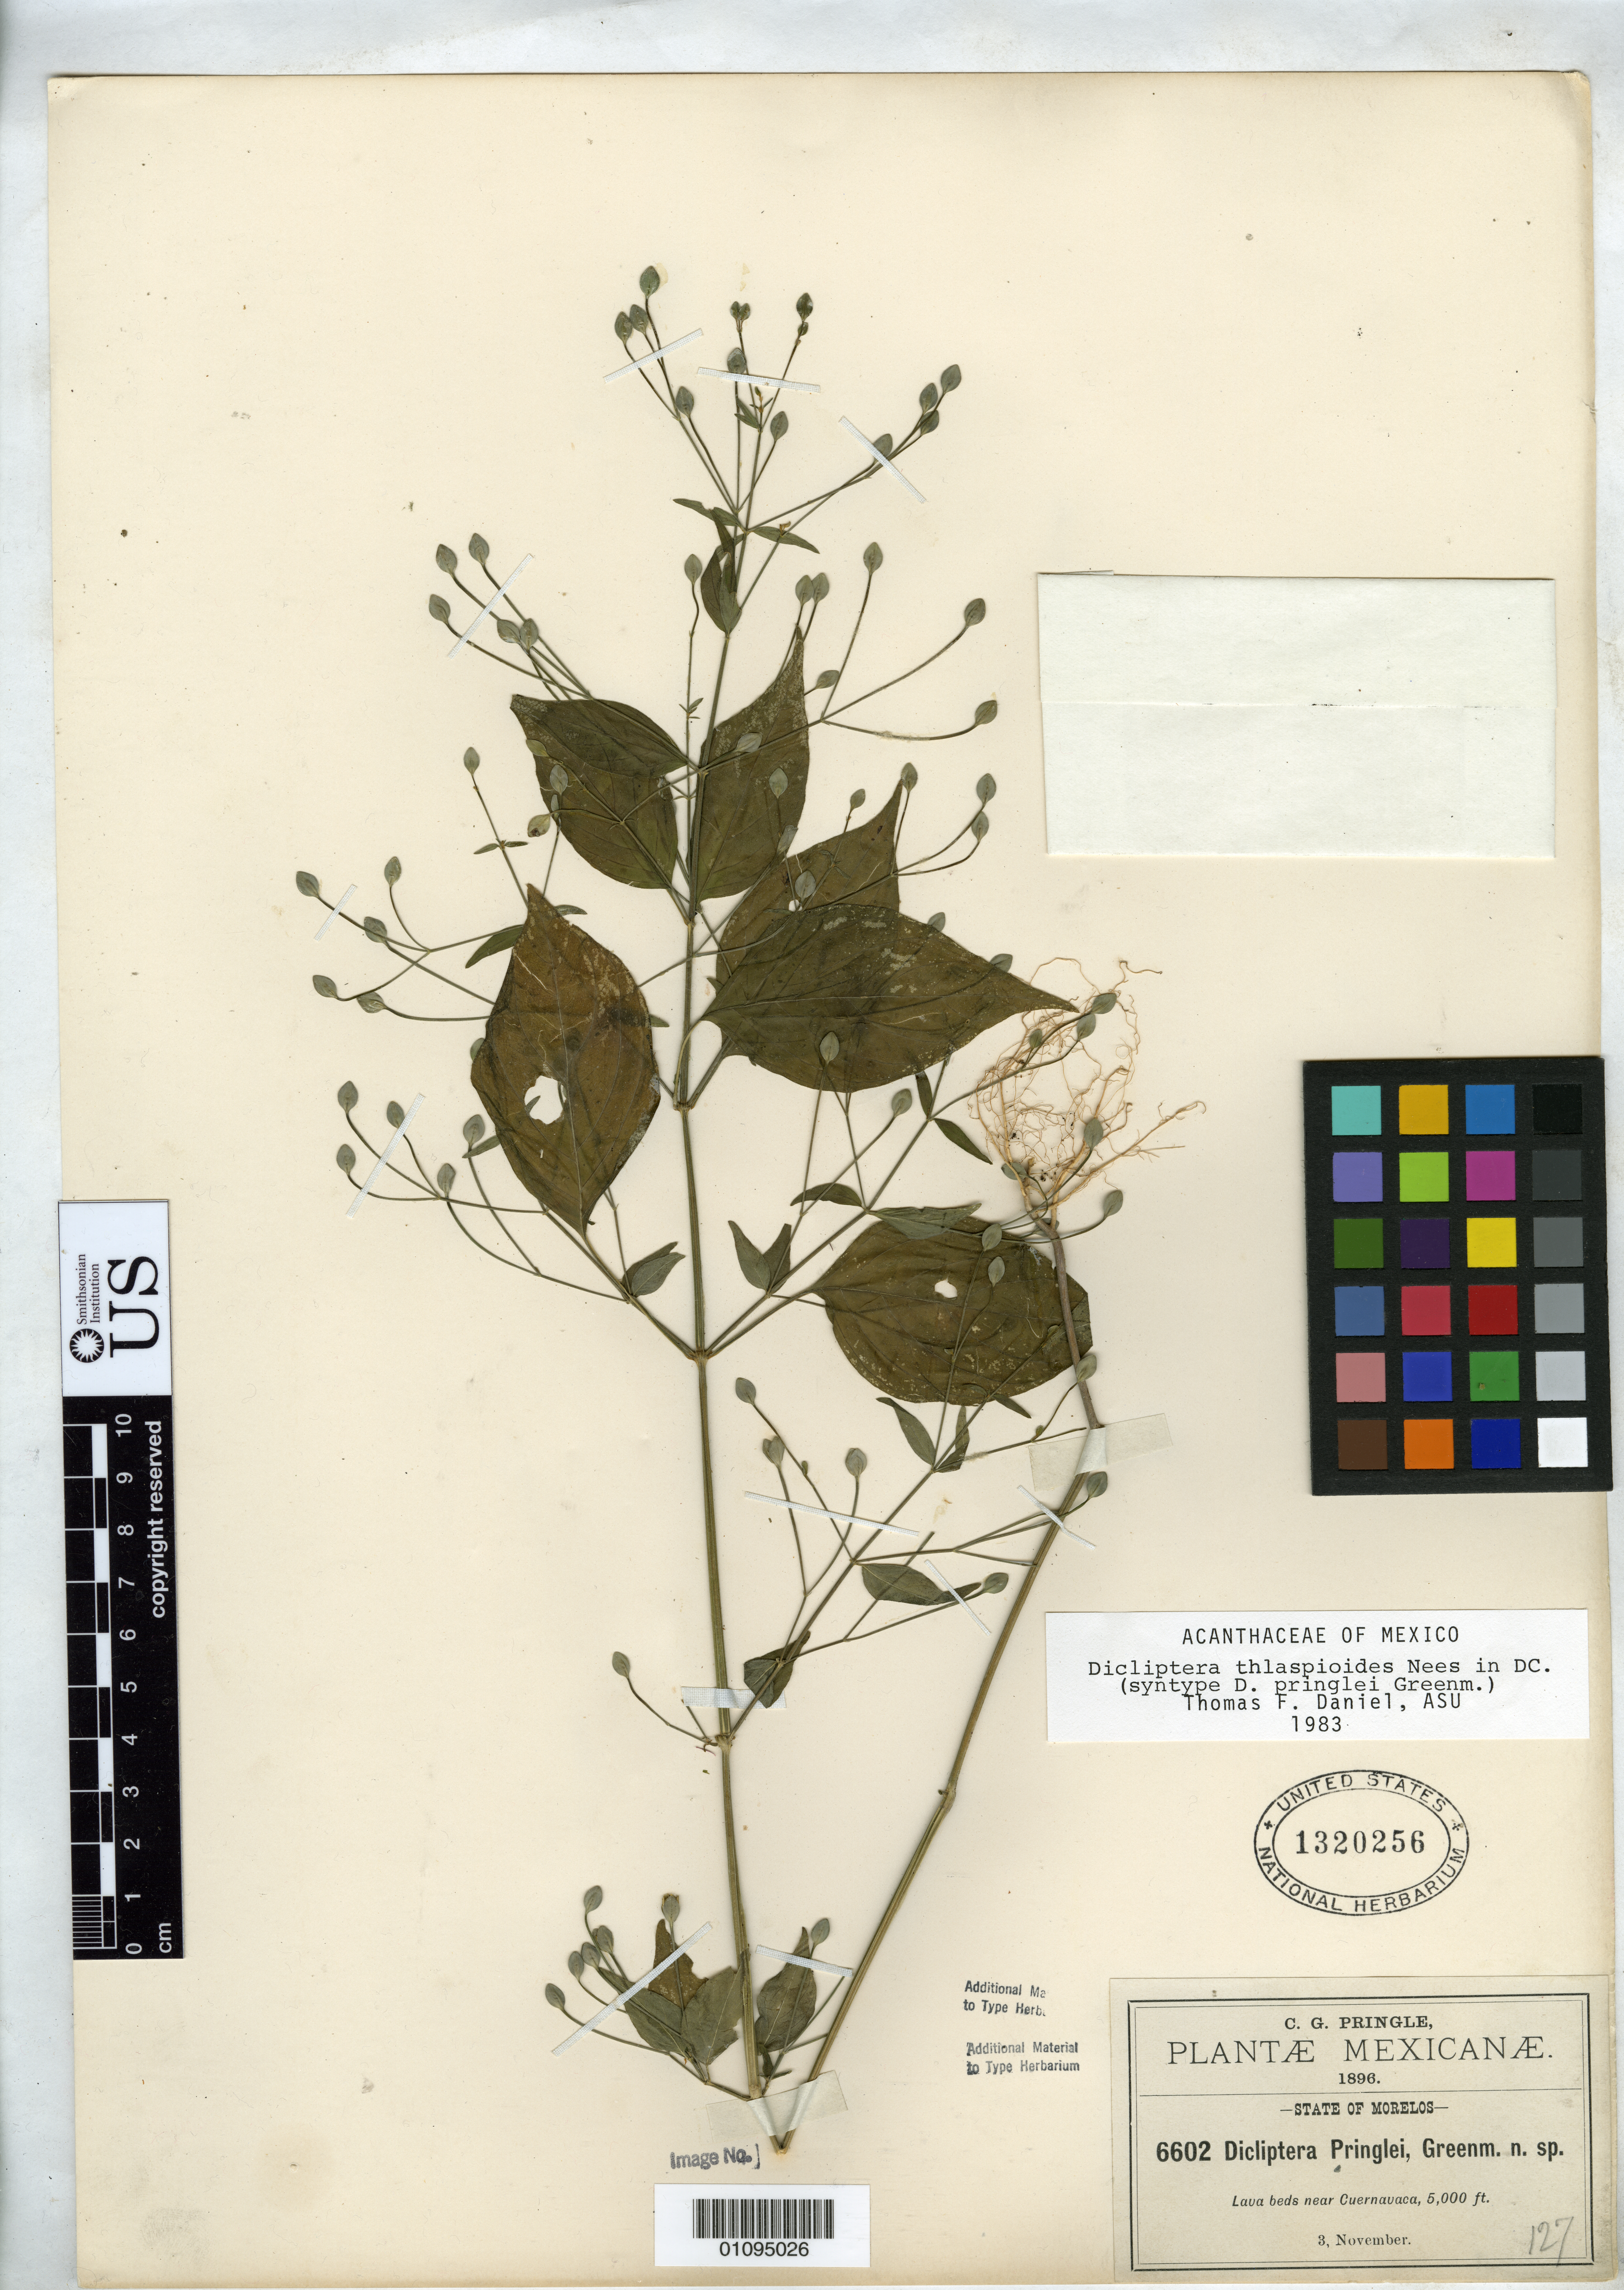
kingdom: Plantae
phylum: Tracheophyta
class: Magnoliopsida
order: Lamiales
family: Acanthaceae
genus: Dicliptera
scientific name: Dicliptera pringlei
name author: Greenm.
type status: Isosyntype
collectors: C. G. Pringle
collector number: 6602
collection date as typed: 3 Nov 1896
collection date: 1896-11-03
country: Mexico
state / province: Morelos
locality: Near Cuernavaca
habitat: Lava beds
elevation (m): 1524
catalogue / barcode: US 1320256